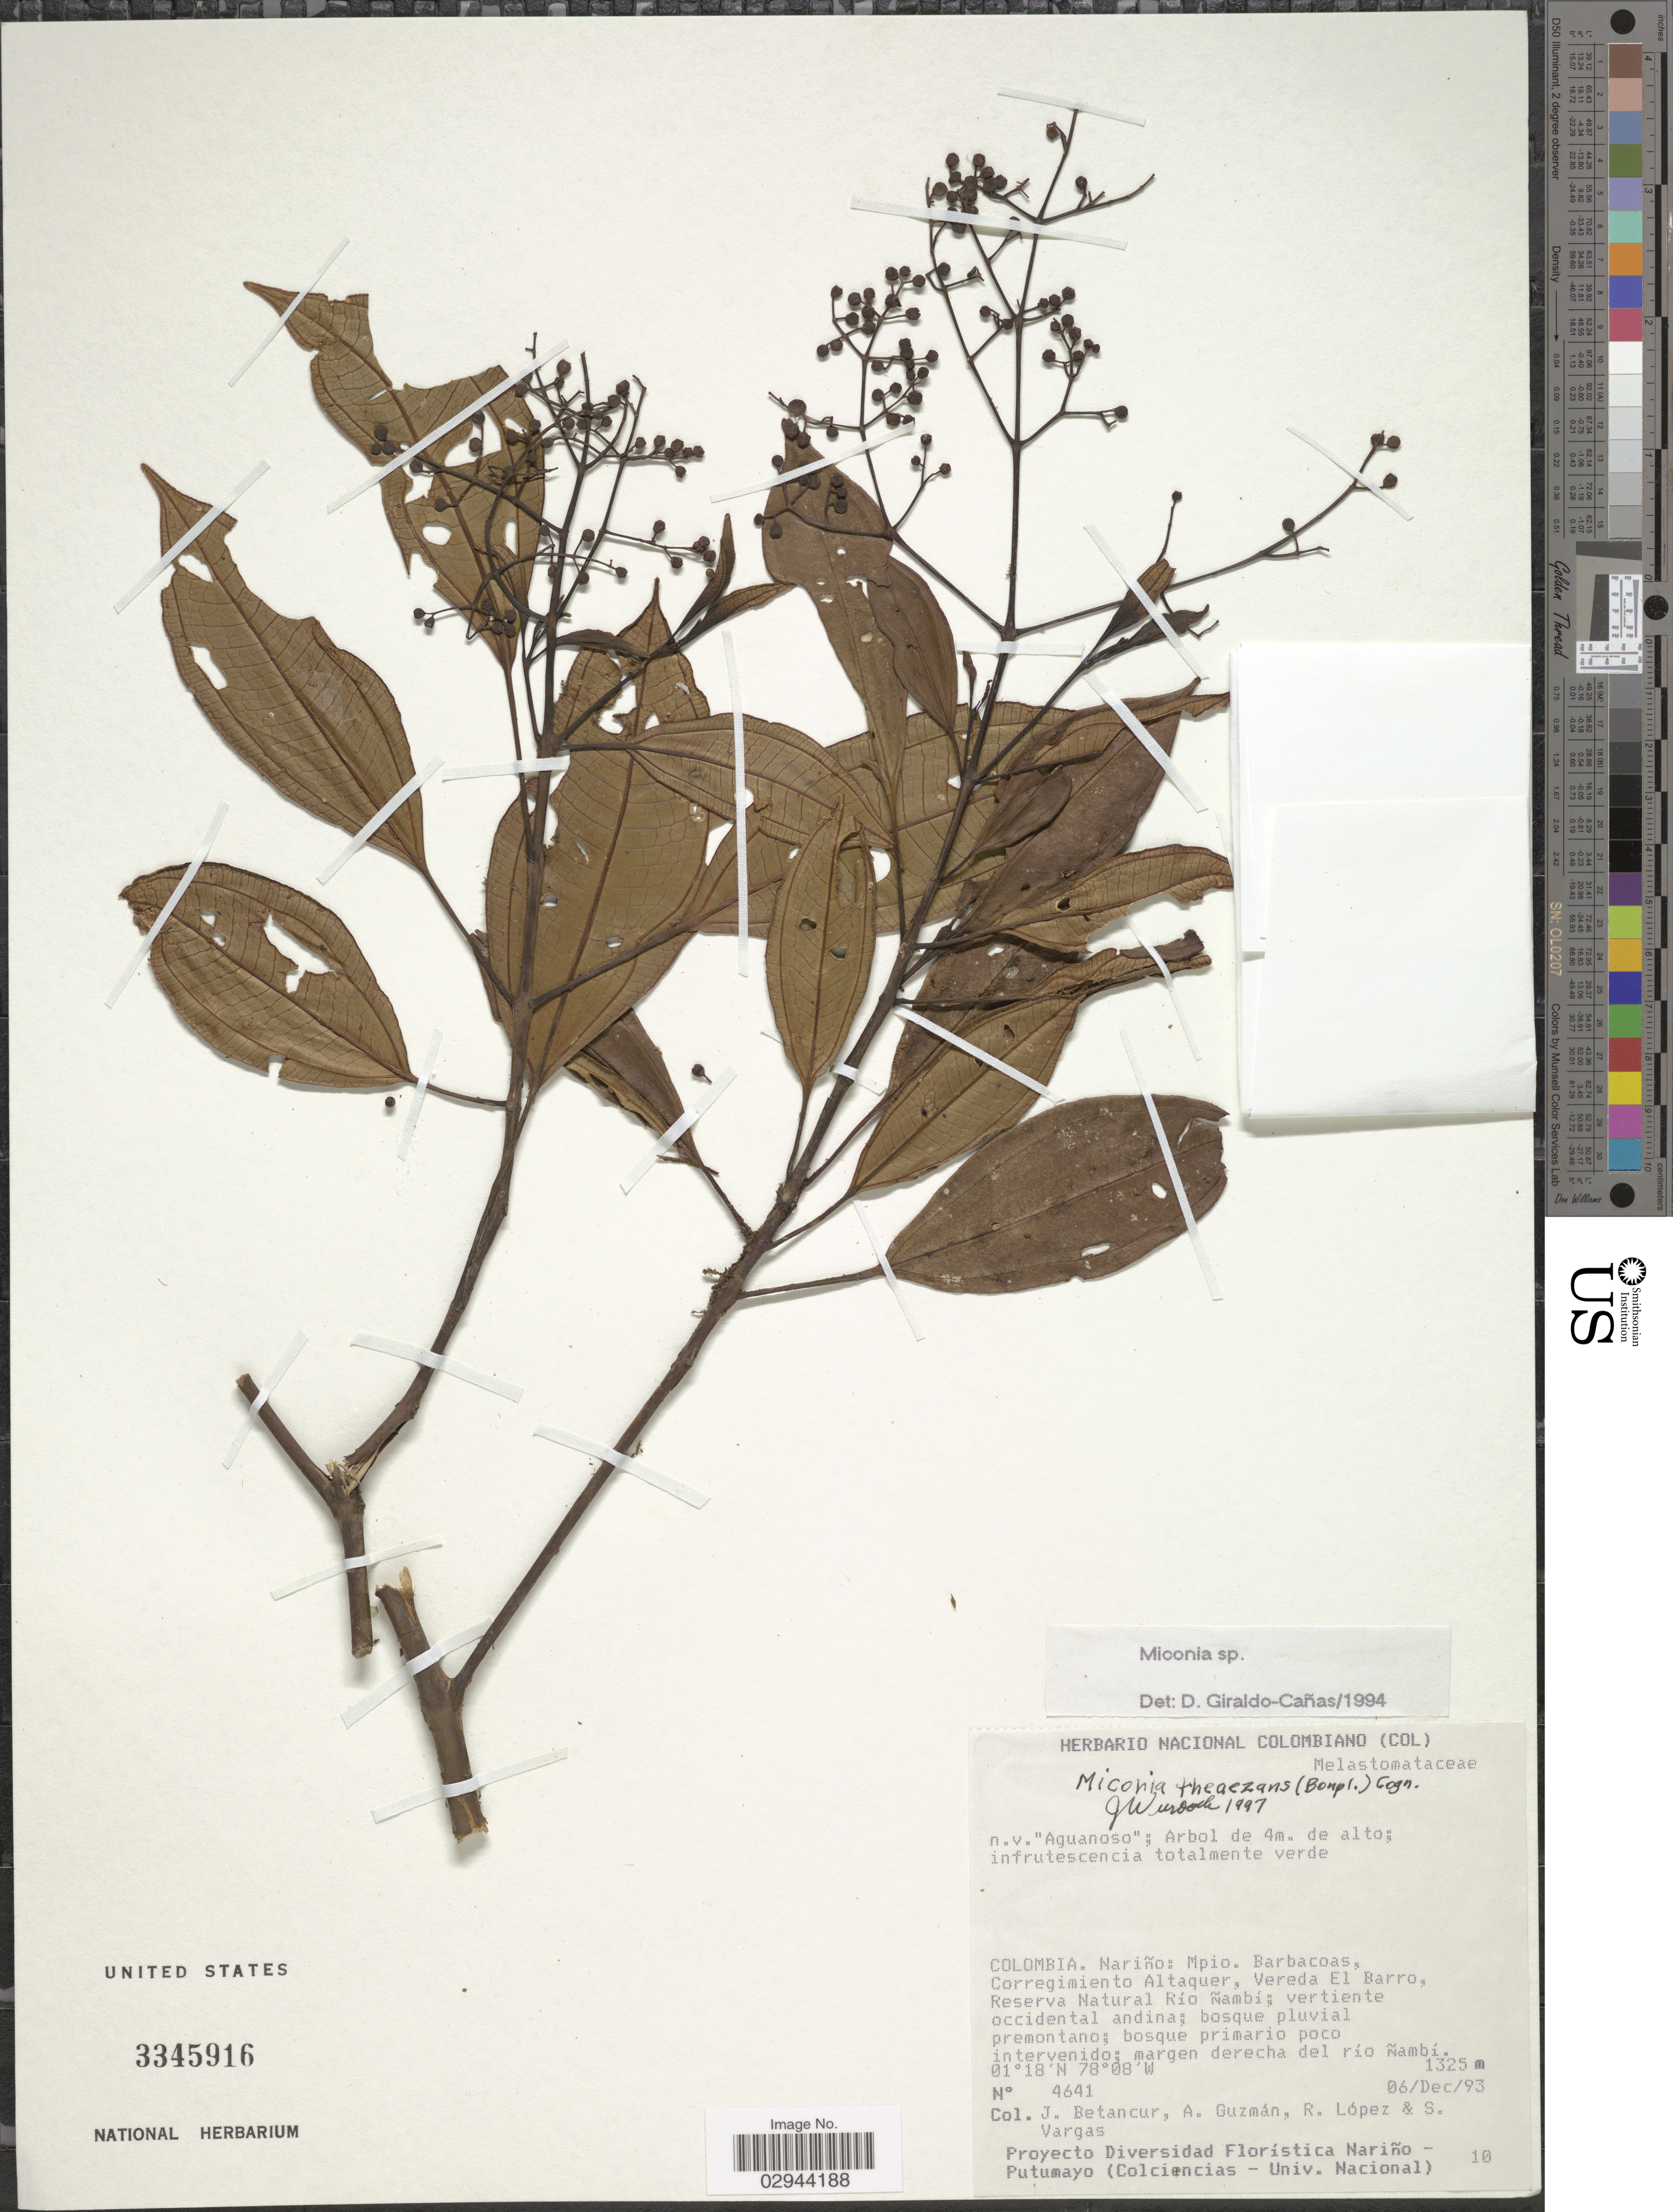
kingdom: Plantae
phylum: Tracheophyta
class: Magnoliopsida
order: Myrtales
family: Melastomataceae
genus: Miconia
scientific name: Miconia theizans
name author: (Bonpl.) Cogn.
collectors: J. Betancur, A. Guzman, R. Lopez & S. Vargas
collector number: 4641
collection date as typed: Transcribed d/m/y: 6/12/93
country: Colombia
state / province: Nariño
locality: Mpio. Barbacoasm Corregimiento Altaquer, Vereda El Barro, Reserva Natural Rio ñambi, vertiente occidental andina, margen derecha del río ñambi.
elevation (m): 1325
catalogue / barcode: US 3345916